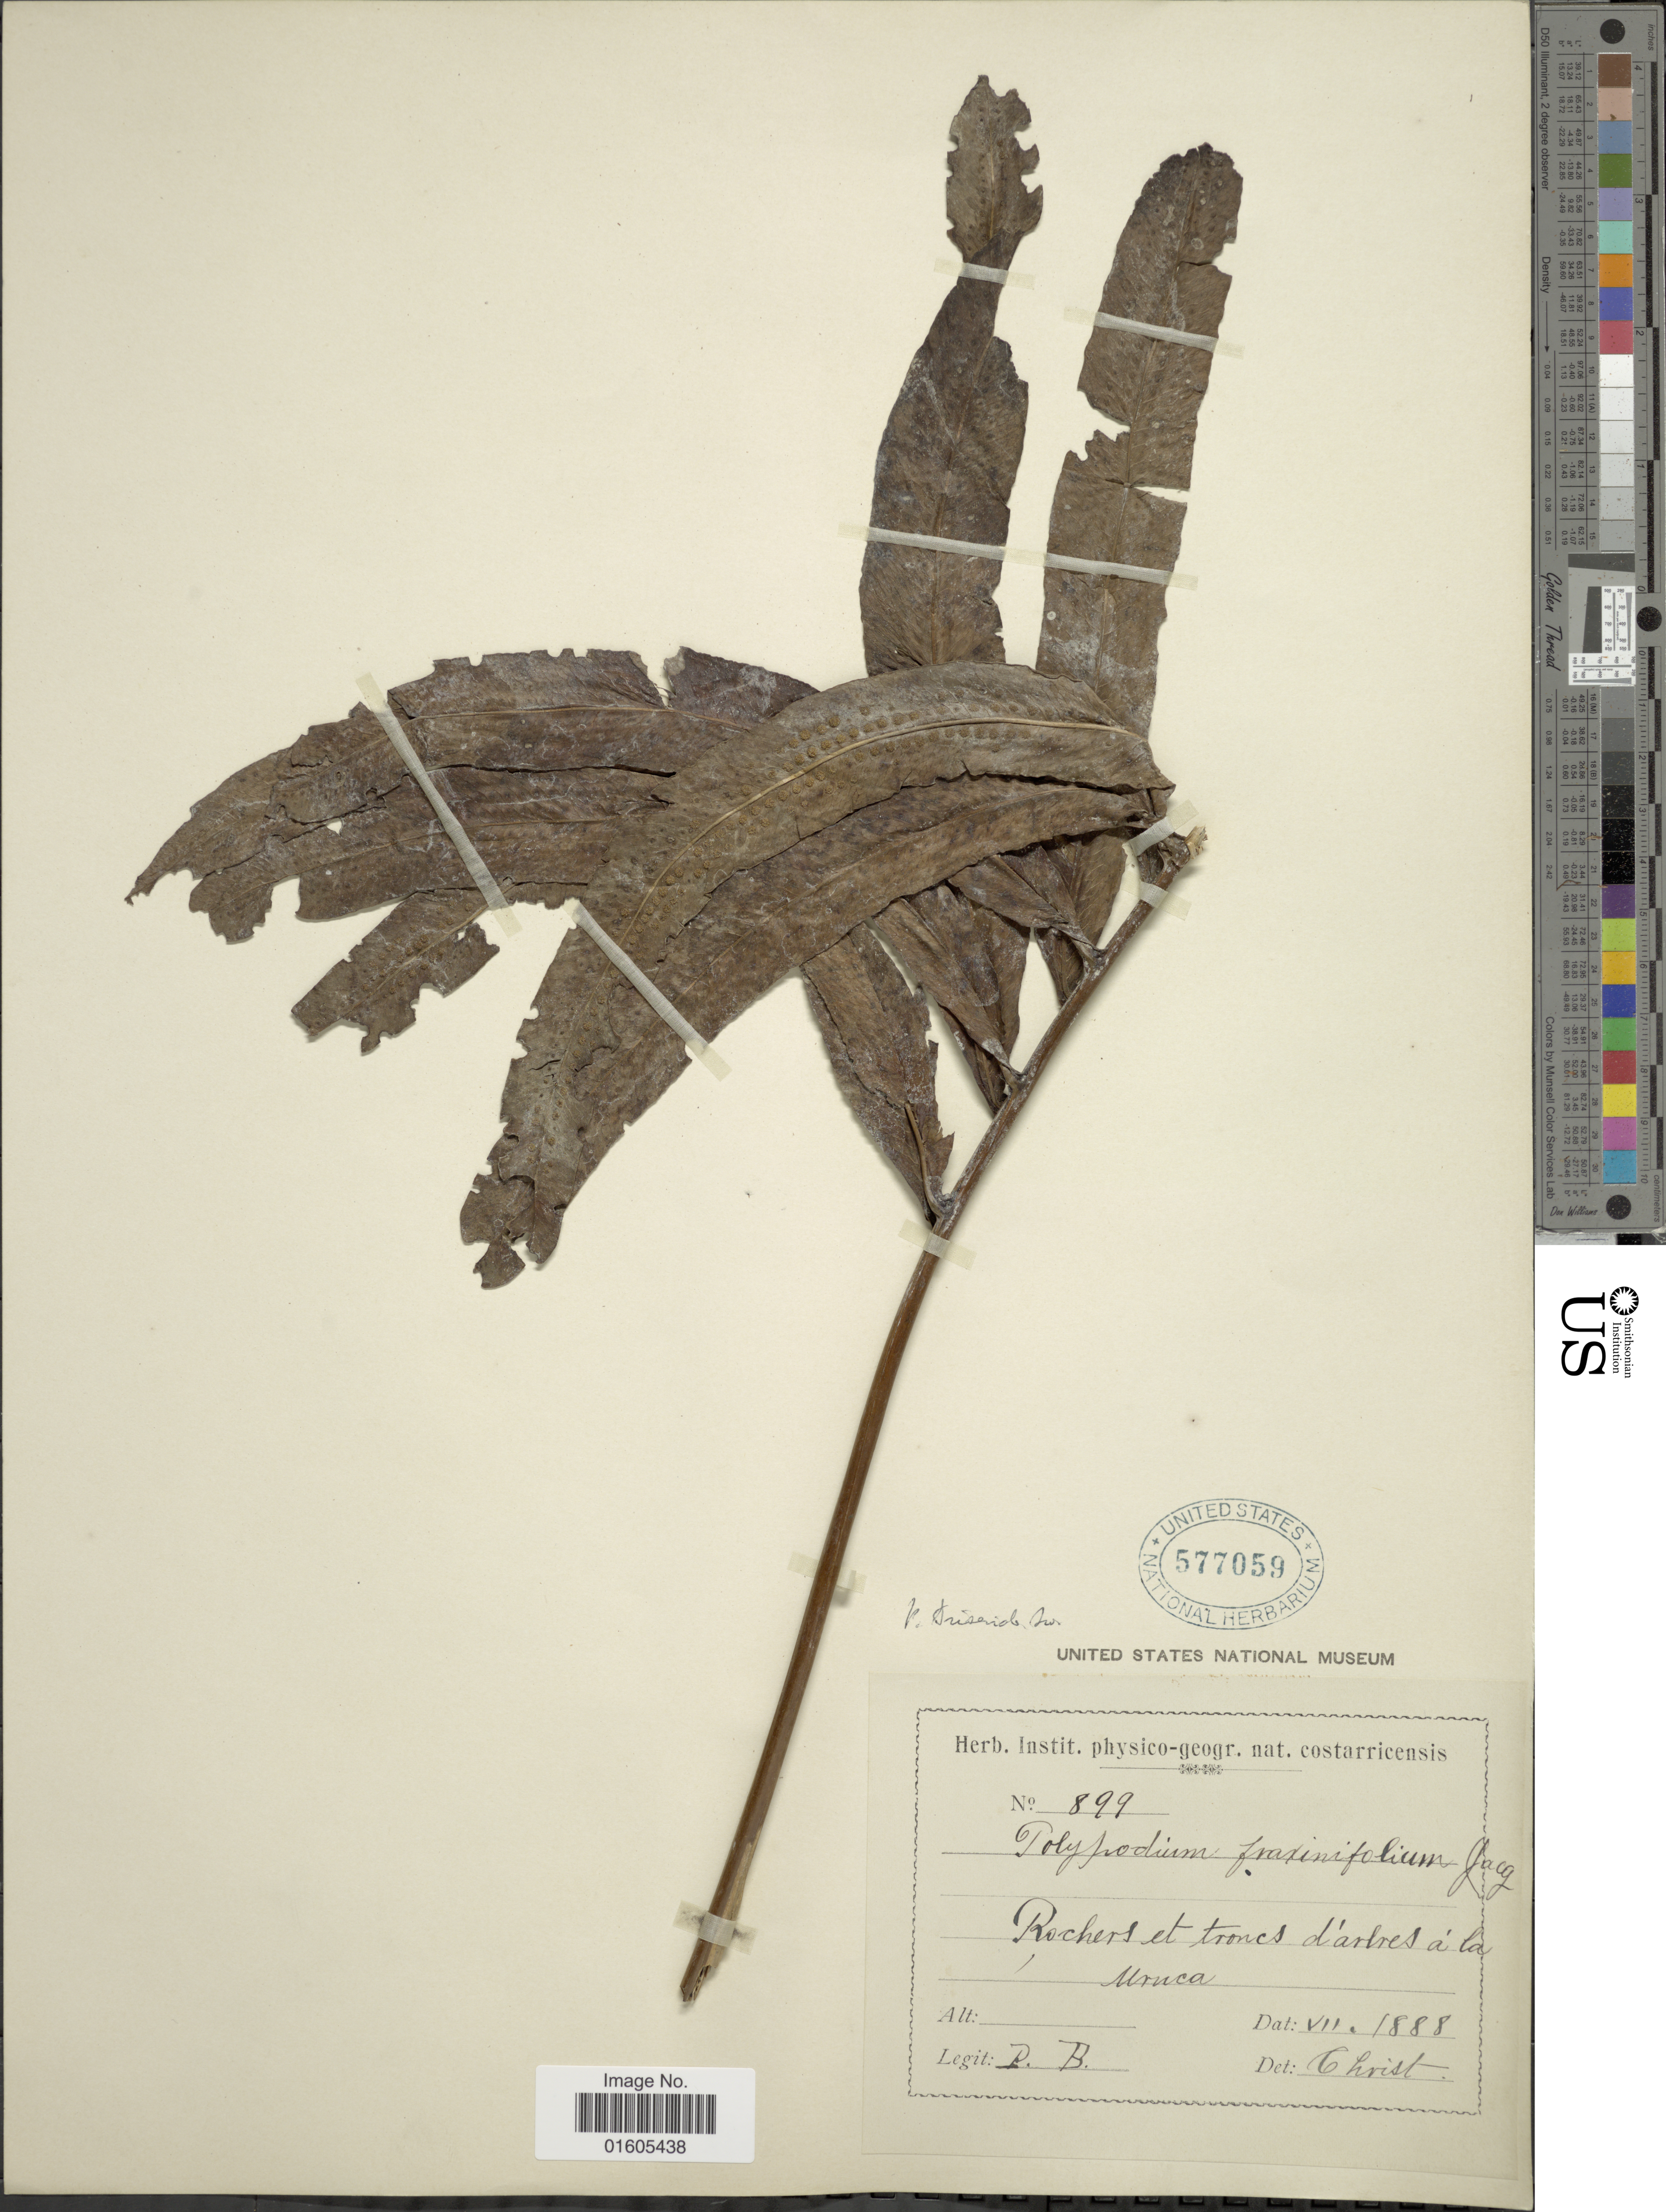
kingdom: Plantae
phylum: Tracheophyta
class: Polypodiopsida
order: Polypodiales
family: Polypodiaceae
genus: Serpocaulon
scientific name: Serpocaulon triseriale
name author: (Sw.) A.R. Sm.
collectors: P. B.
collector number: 899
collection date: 1888-07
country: Costa Rica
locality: Rochers et troncs d'arbres á la Uruca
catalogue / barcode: US 577059